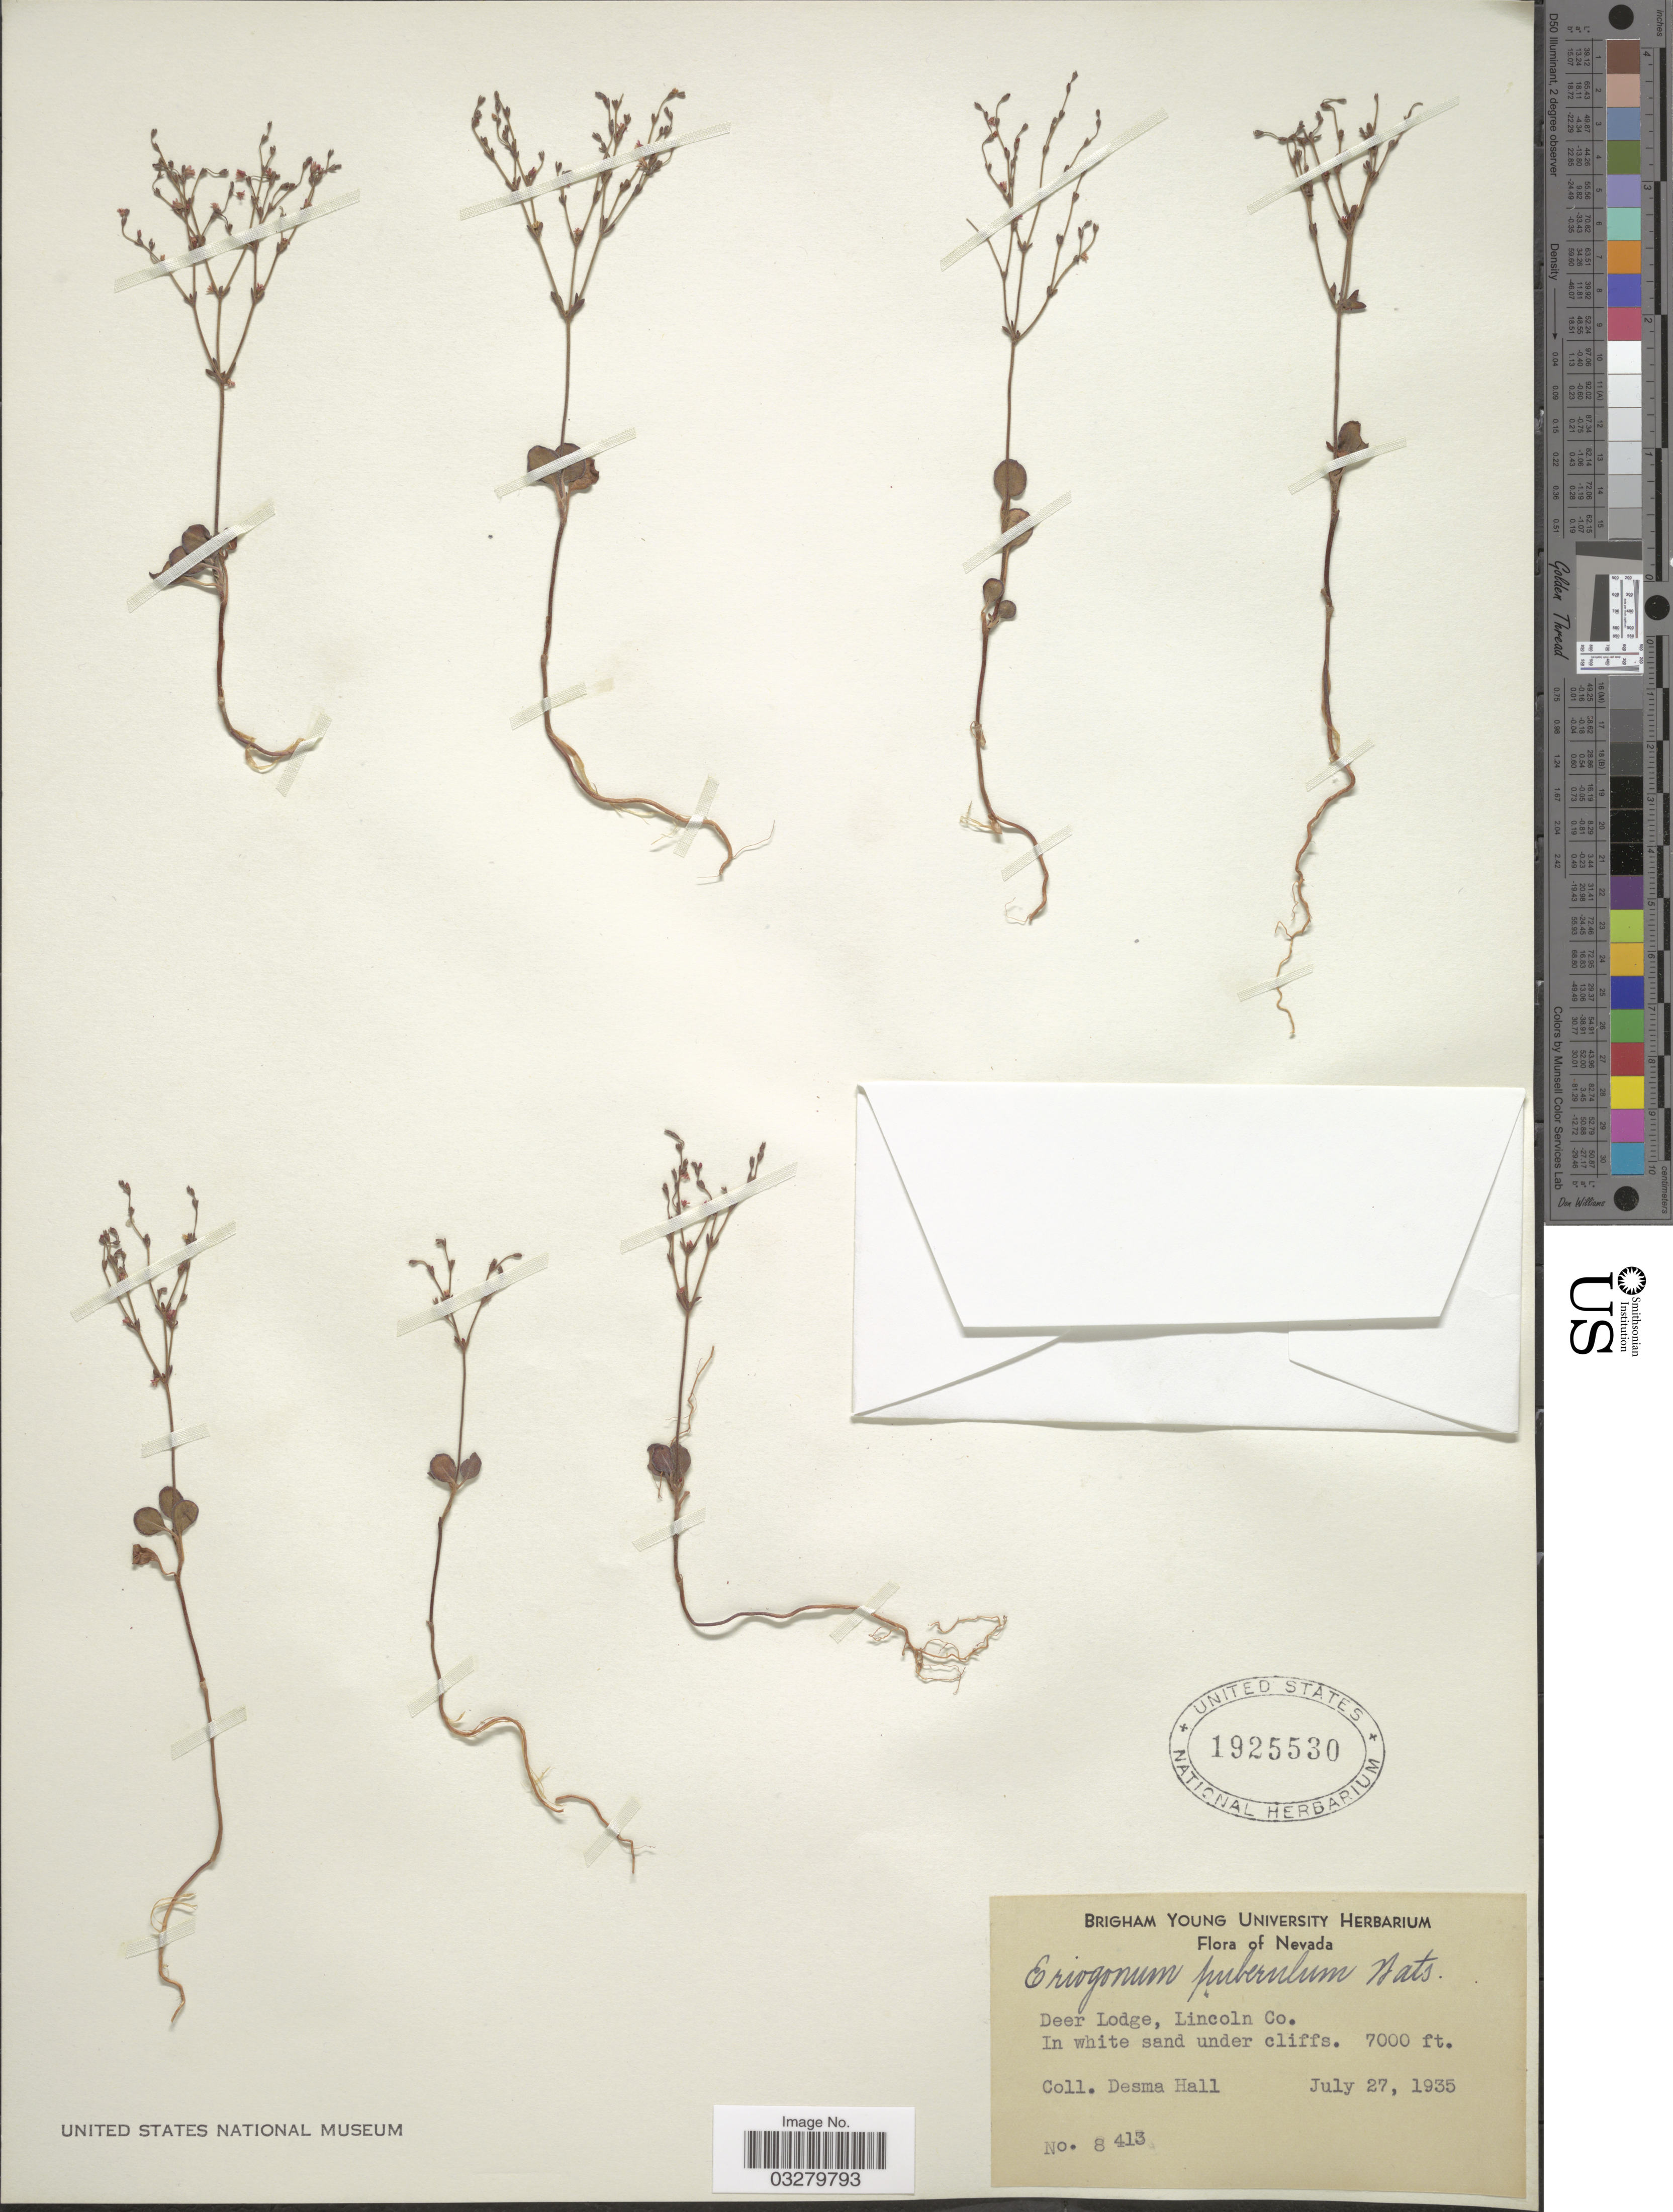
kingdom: Plantae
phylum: Tracheophyta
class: Magnoliopsida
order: Caryophyllales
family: Polygonaceae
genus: Eriogonum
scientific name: Eriogonum puberulum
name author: S. Watson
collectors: D. Hall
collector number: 8413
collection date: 1935-07-27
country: United States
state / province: Nevada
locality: Deer Lodge, Lincoln Co.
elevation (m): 2134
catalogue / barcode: US 1925530